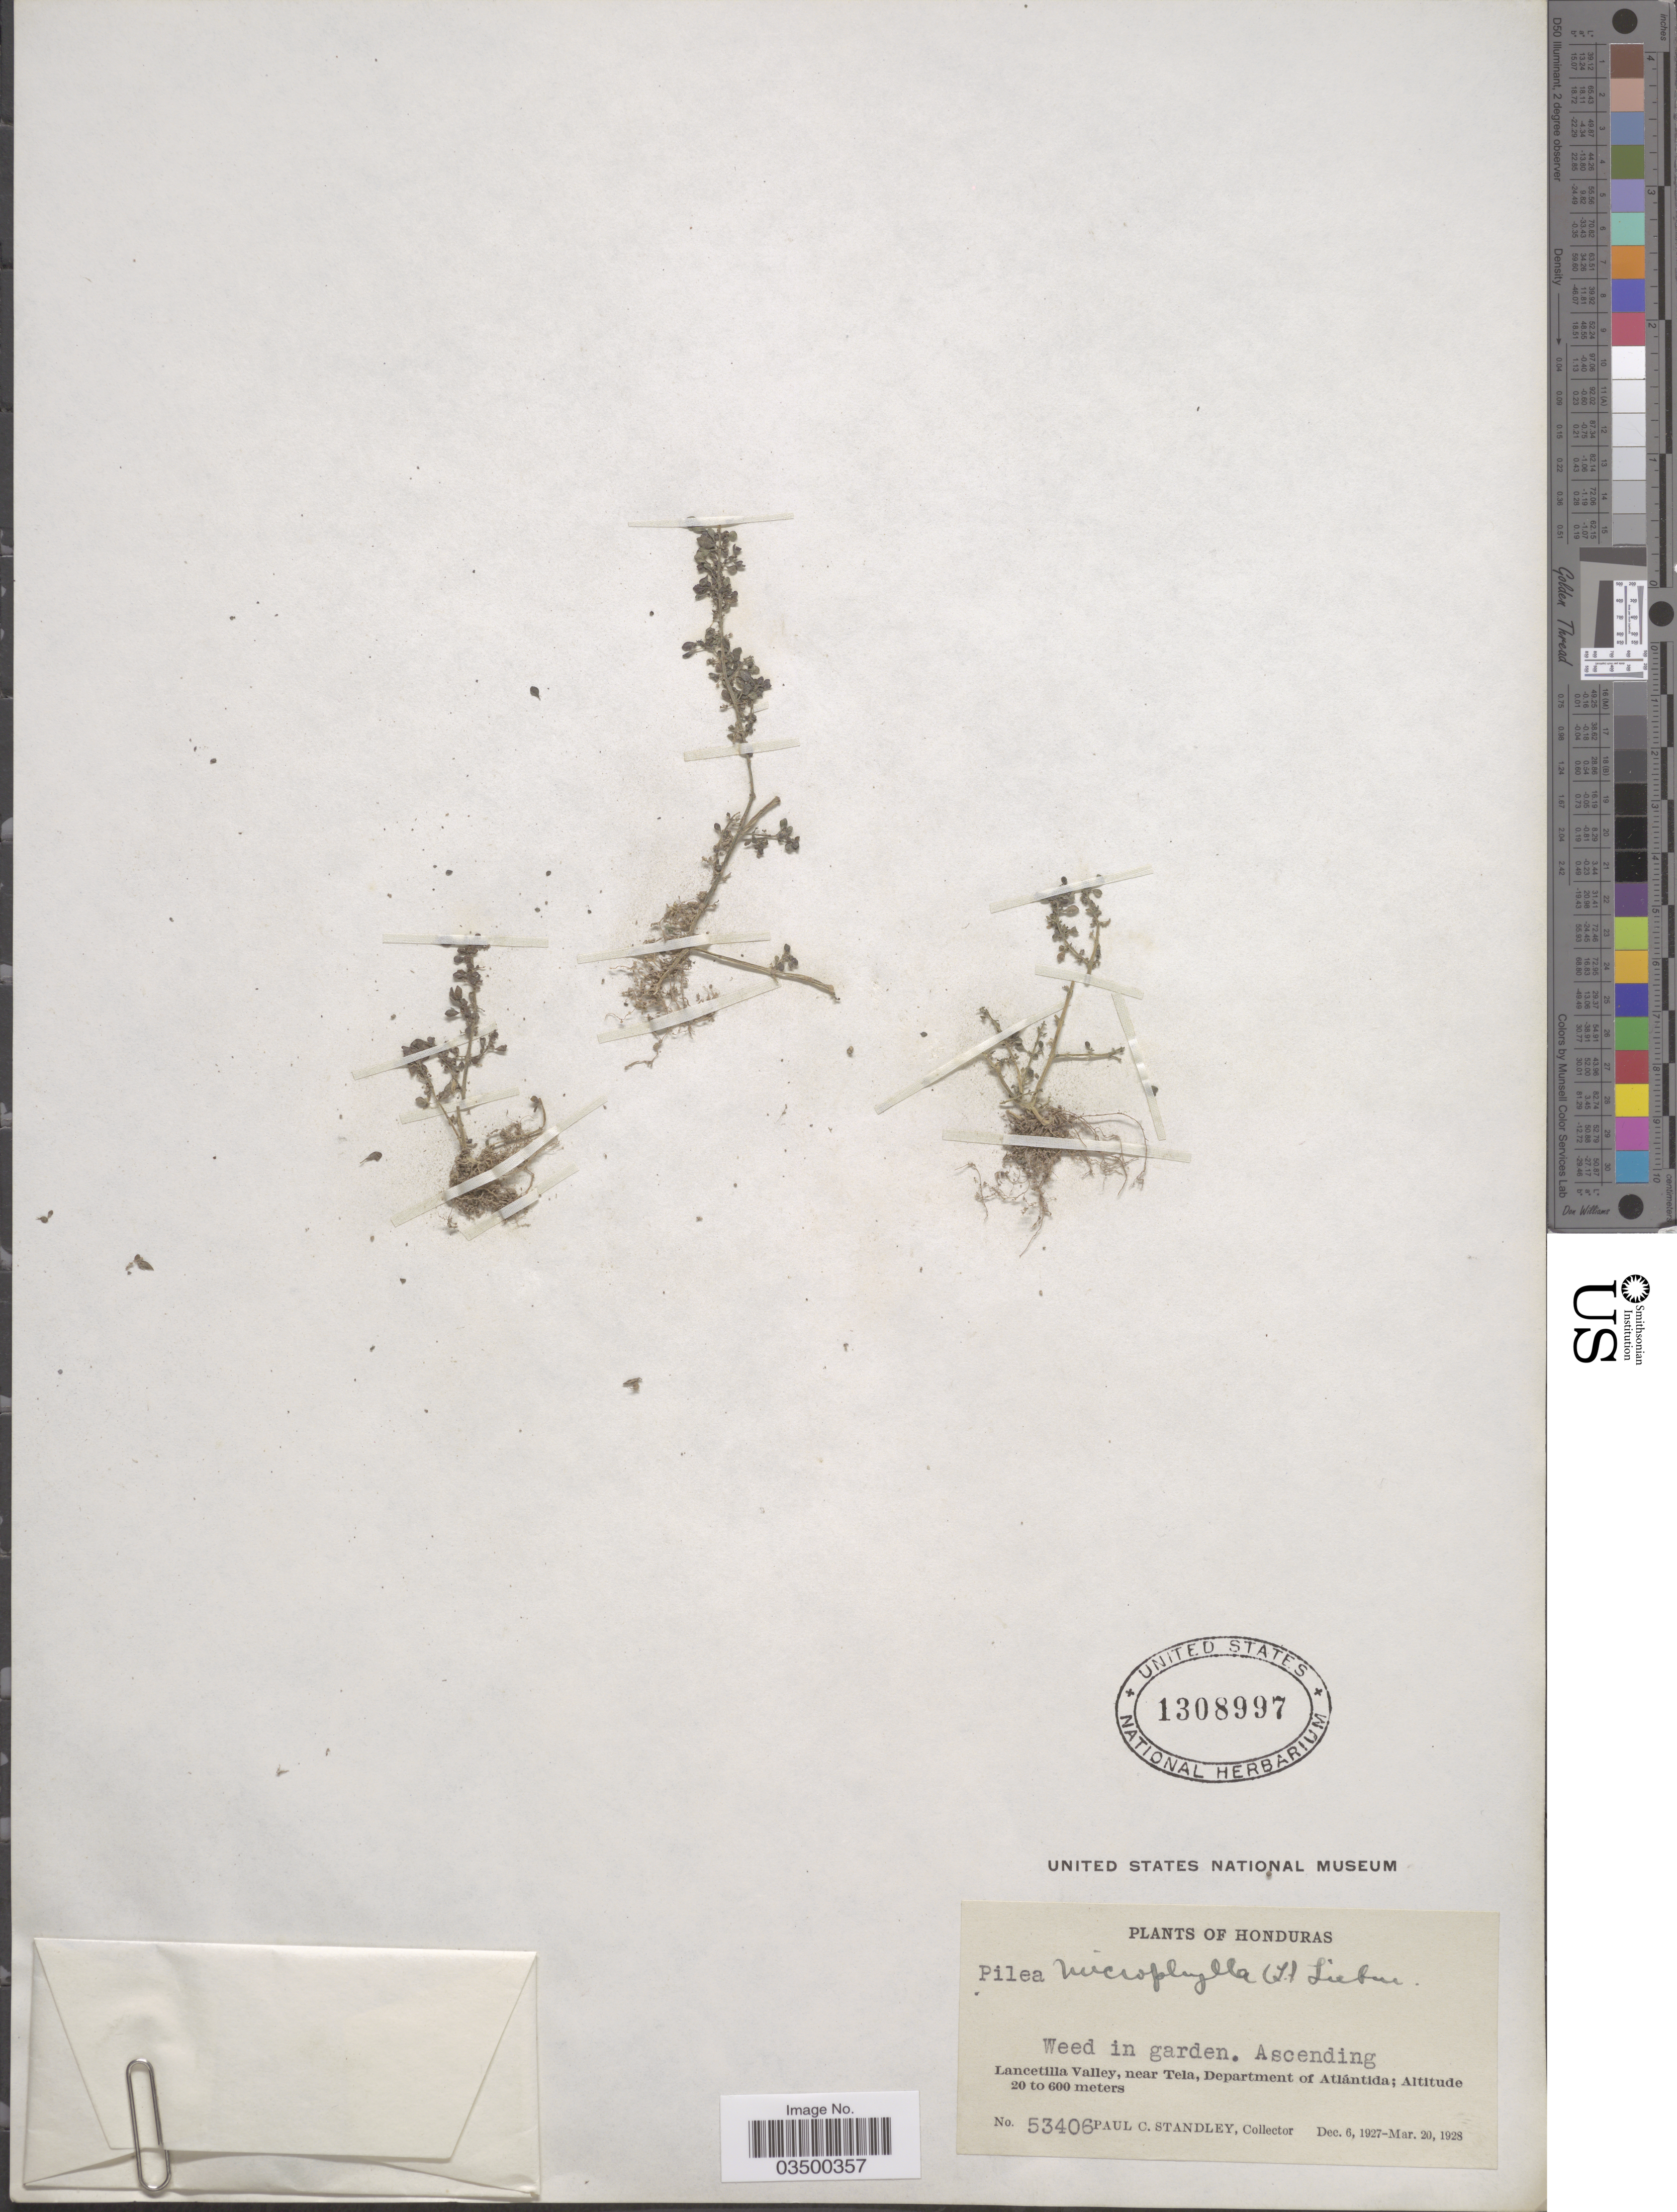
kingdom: Plantae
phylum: Tracheophyta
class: Magnoliopsida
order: Rosales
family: Urticaceae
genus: Pilea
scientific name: Pilea microphylla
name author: (L.) Liebm.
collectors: P. C. Standley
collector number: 53406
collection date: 1927-12-06/1928-03-20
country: Honduras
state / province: Atlantida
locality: Lancetilla Valley, near Tela, Department of Atlántida.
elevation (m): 20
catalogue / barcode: US 1308997